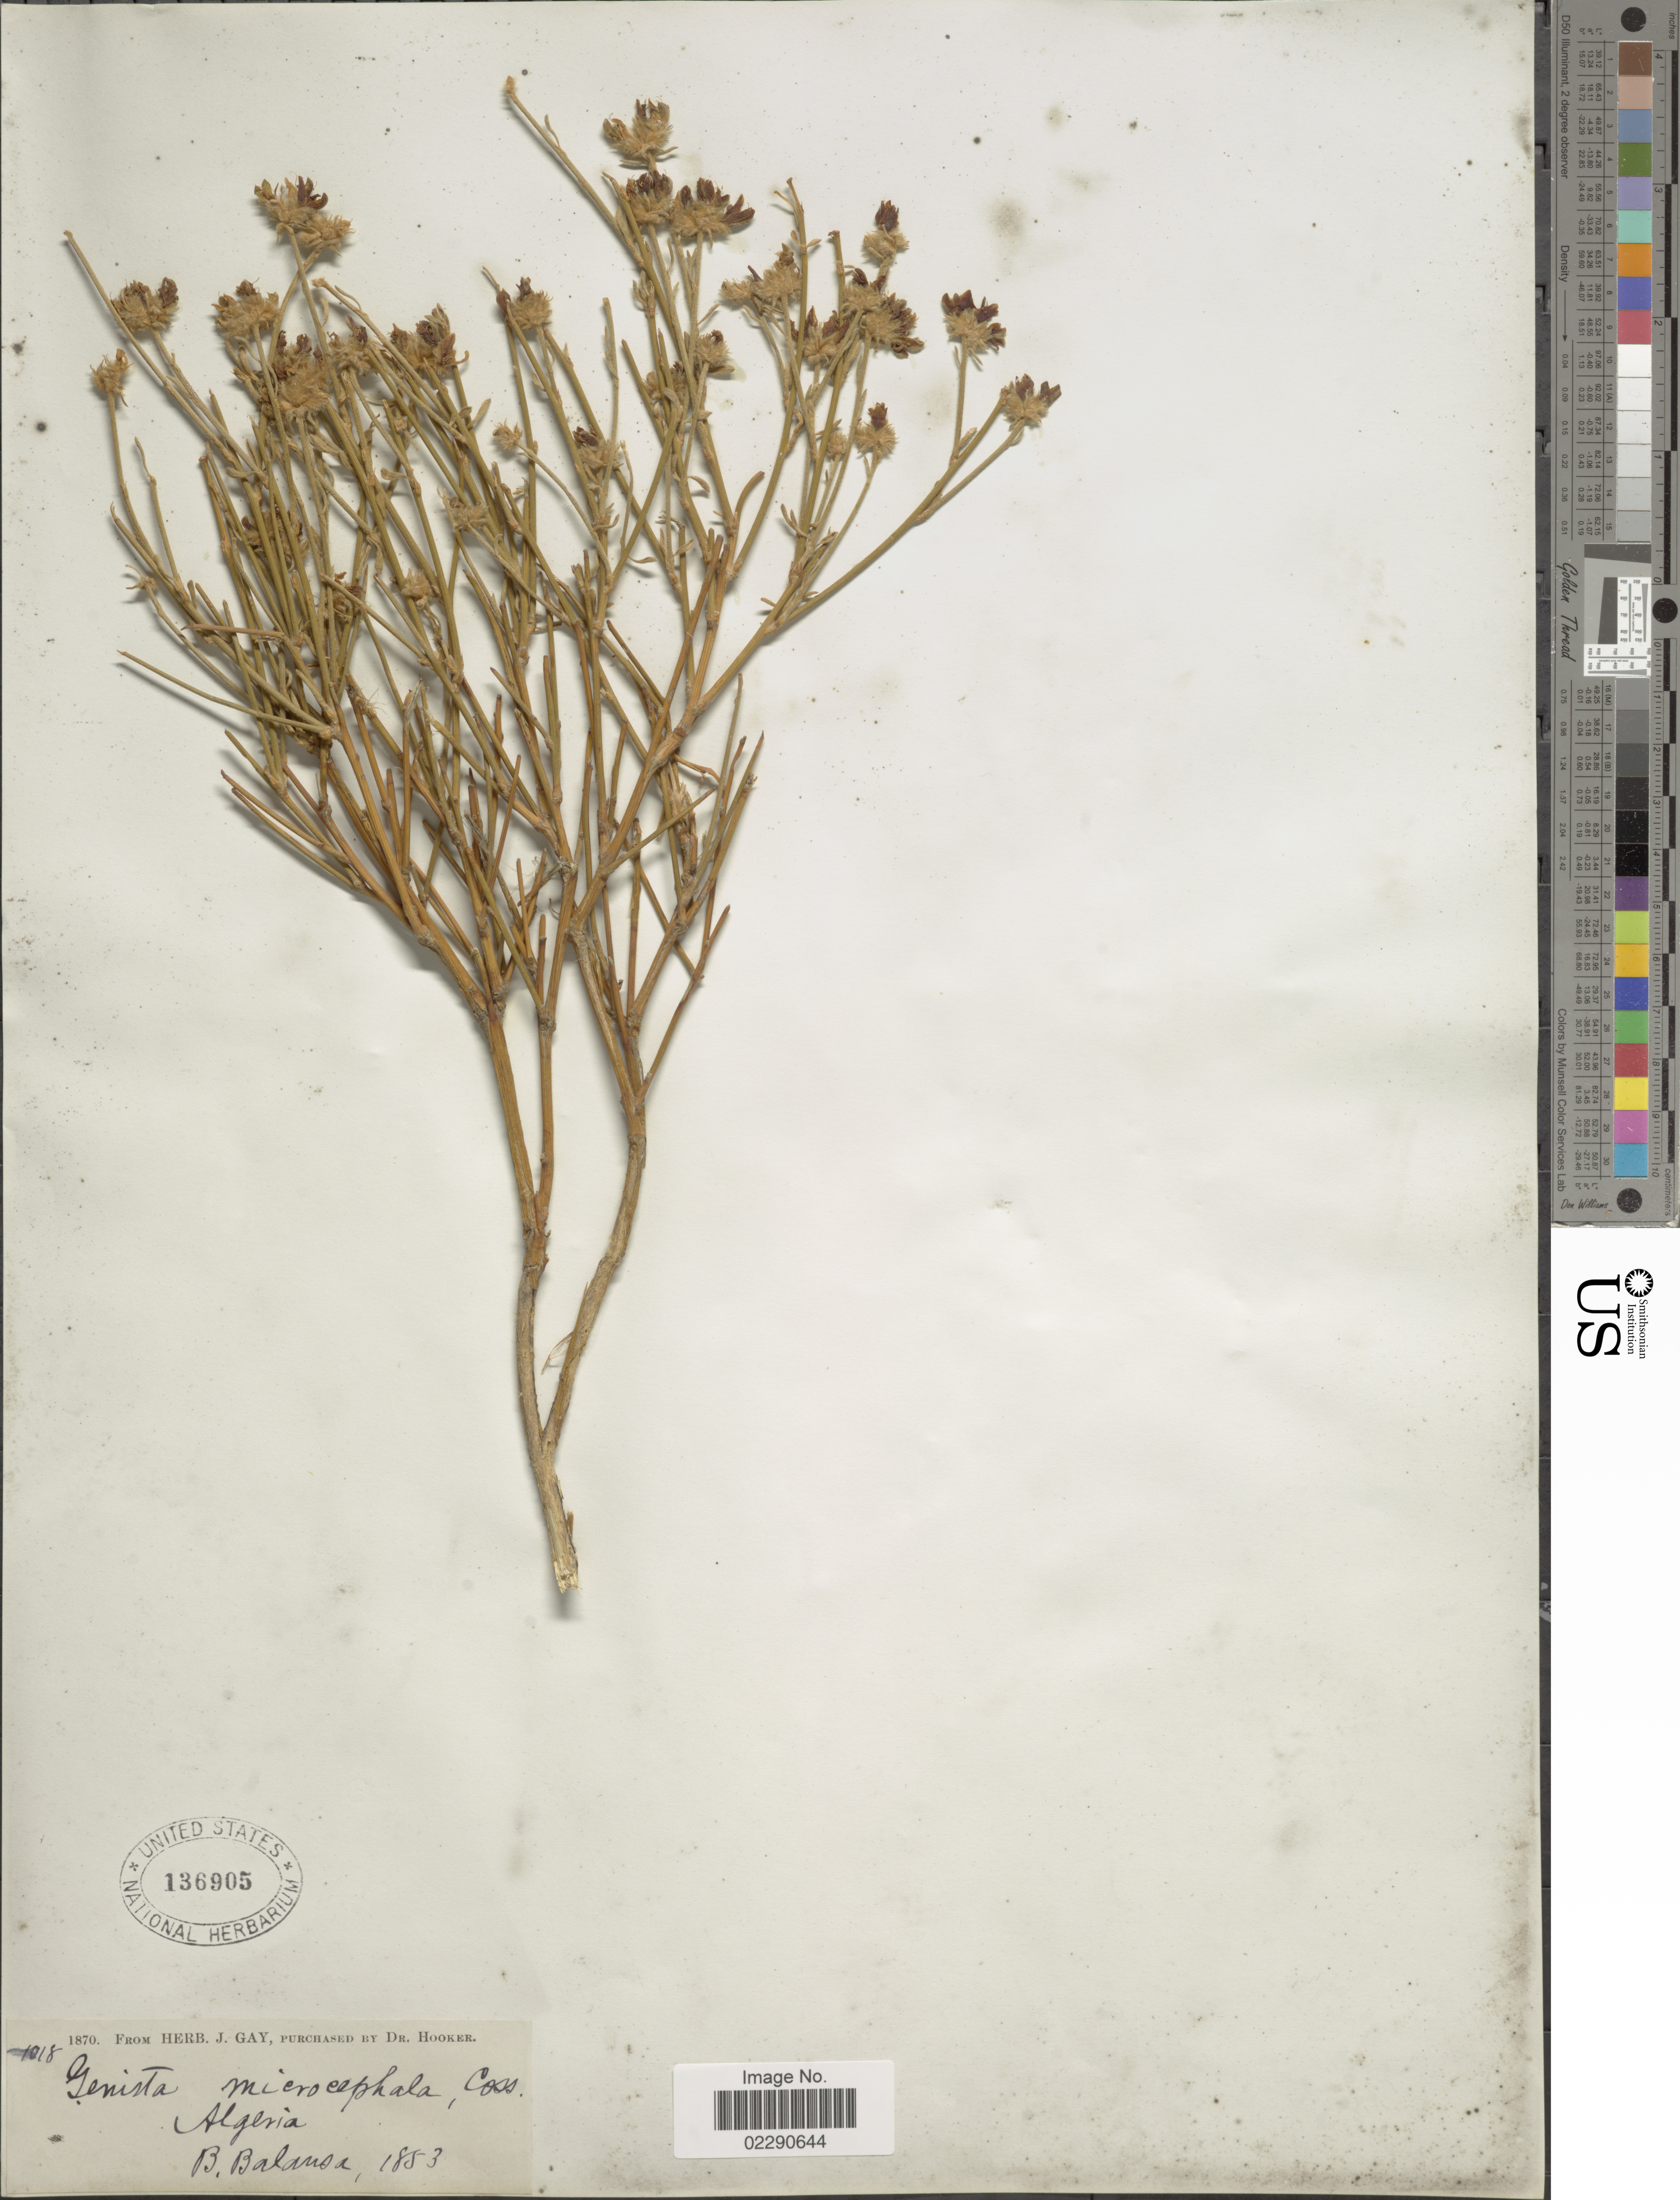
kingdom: Plantae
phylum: Tracheophyta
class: Magnoliopsida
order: Fabales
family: Fabaceae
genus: Genista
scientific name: Genista microcephala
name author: Coss.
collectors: B. Balansa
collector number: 1018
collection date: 1853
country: Algeria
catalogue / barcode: US 136905